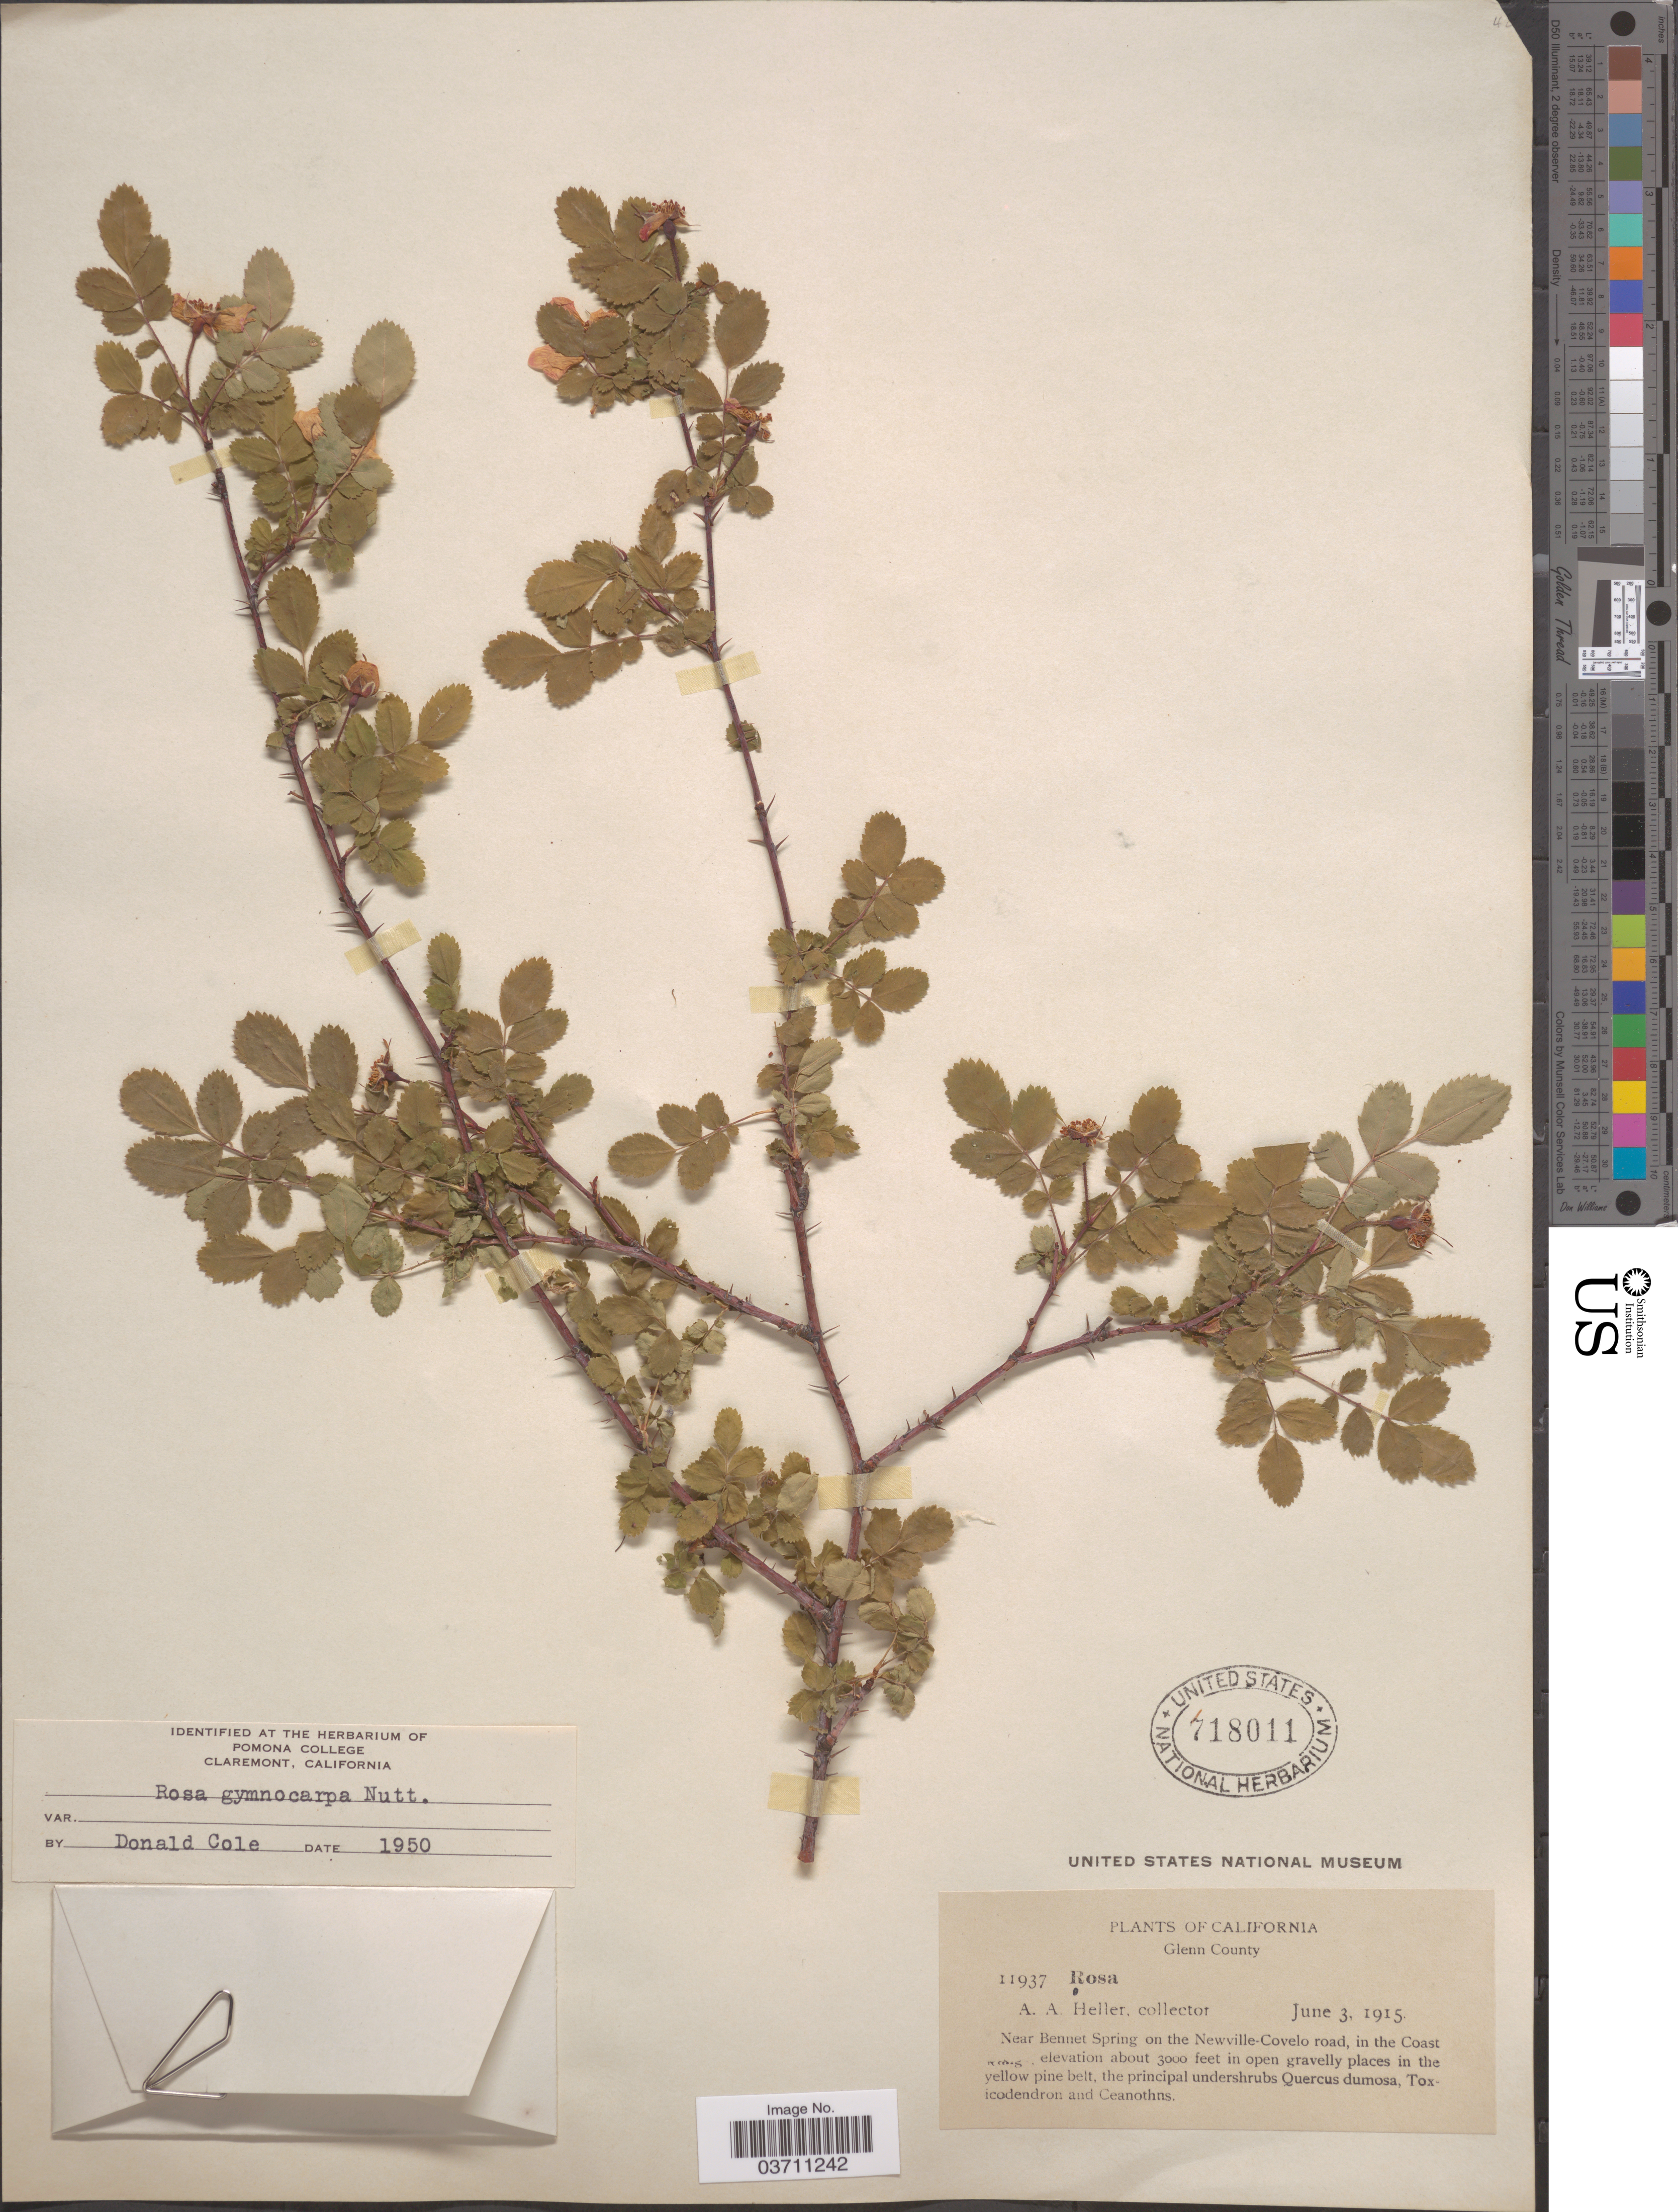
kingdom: Plantae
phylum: Tracheophyta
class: Magnoliopsida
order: Rosales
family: Rosaceae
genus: Rosa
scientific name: Rosa gymnocarpa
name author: Nutt.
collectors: A. A. Heller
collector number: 11937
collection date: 1915-06-03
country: United States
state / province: California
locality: Near Bennet Spring on the Newville-Covelo road, in the Coast Range.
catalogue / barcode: US 718011